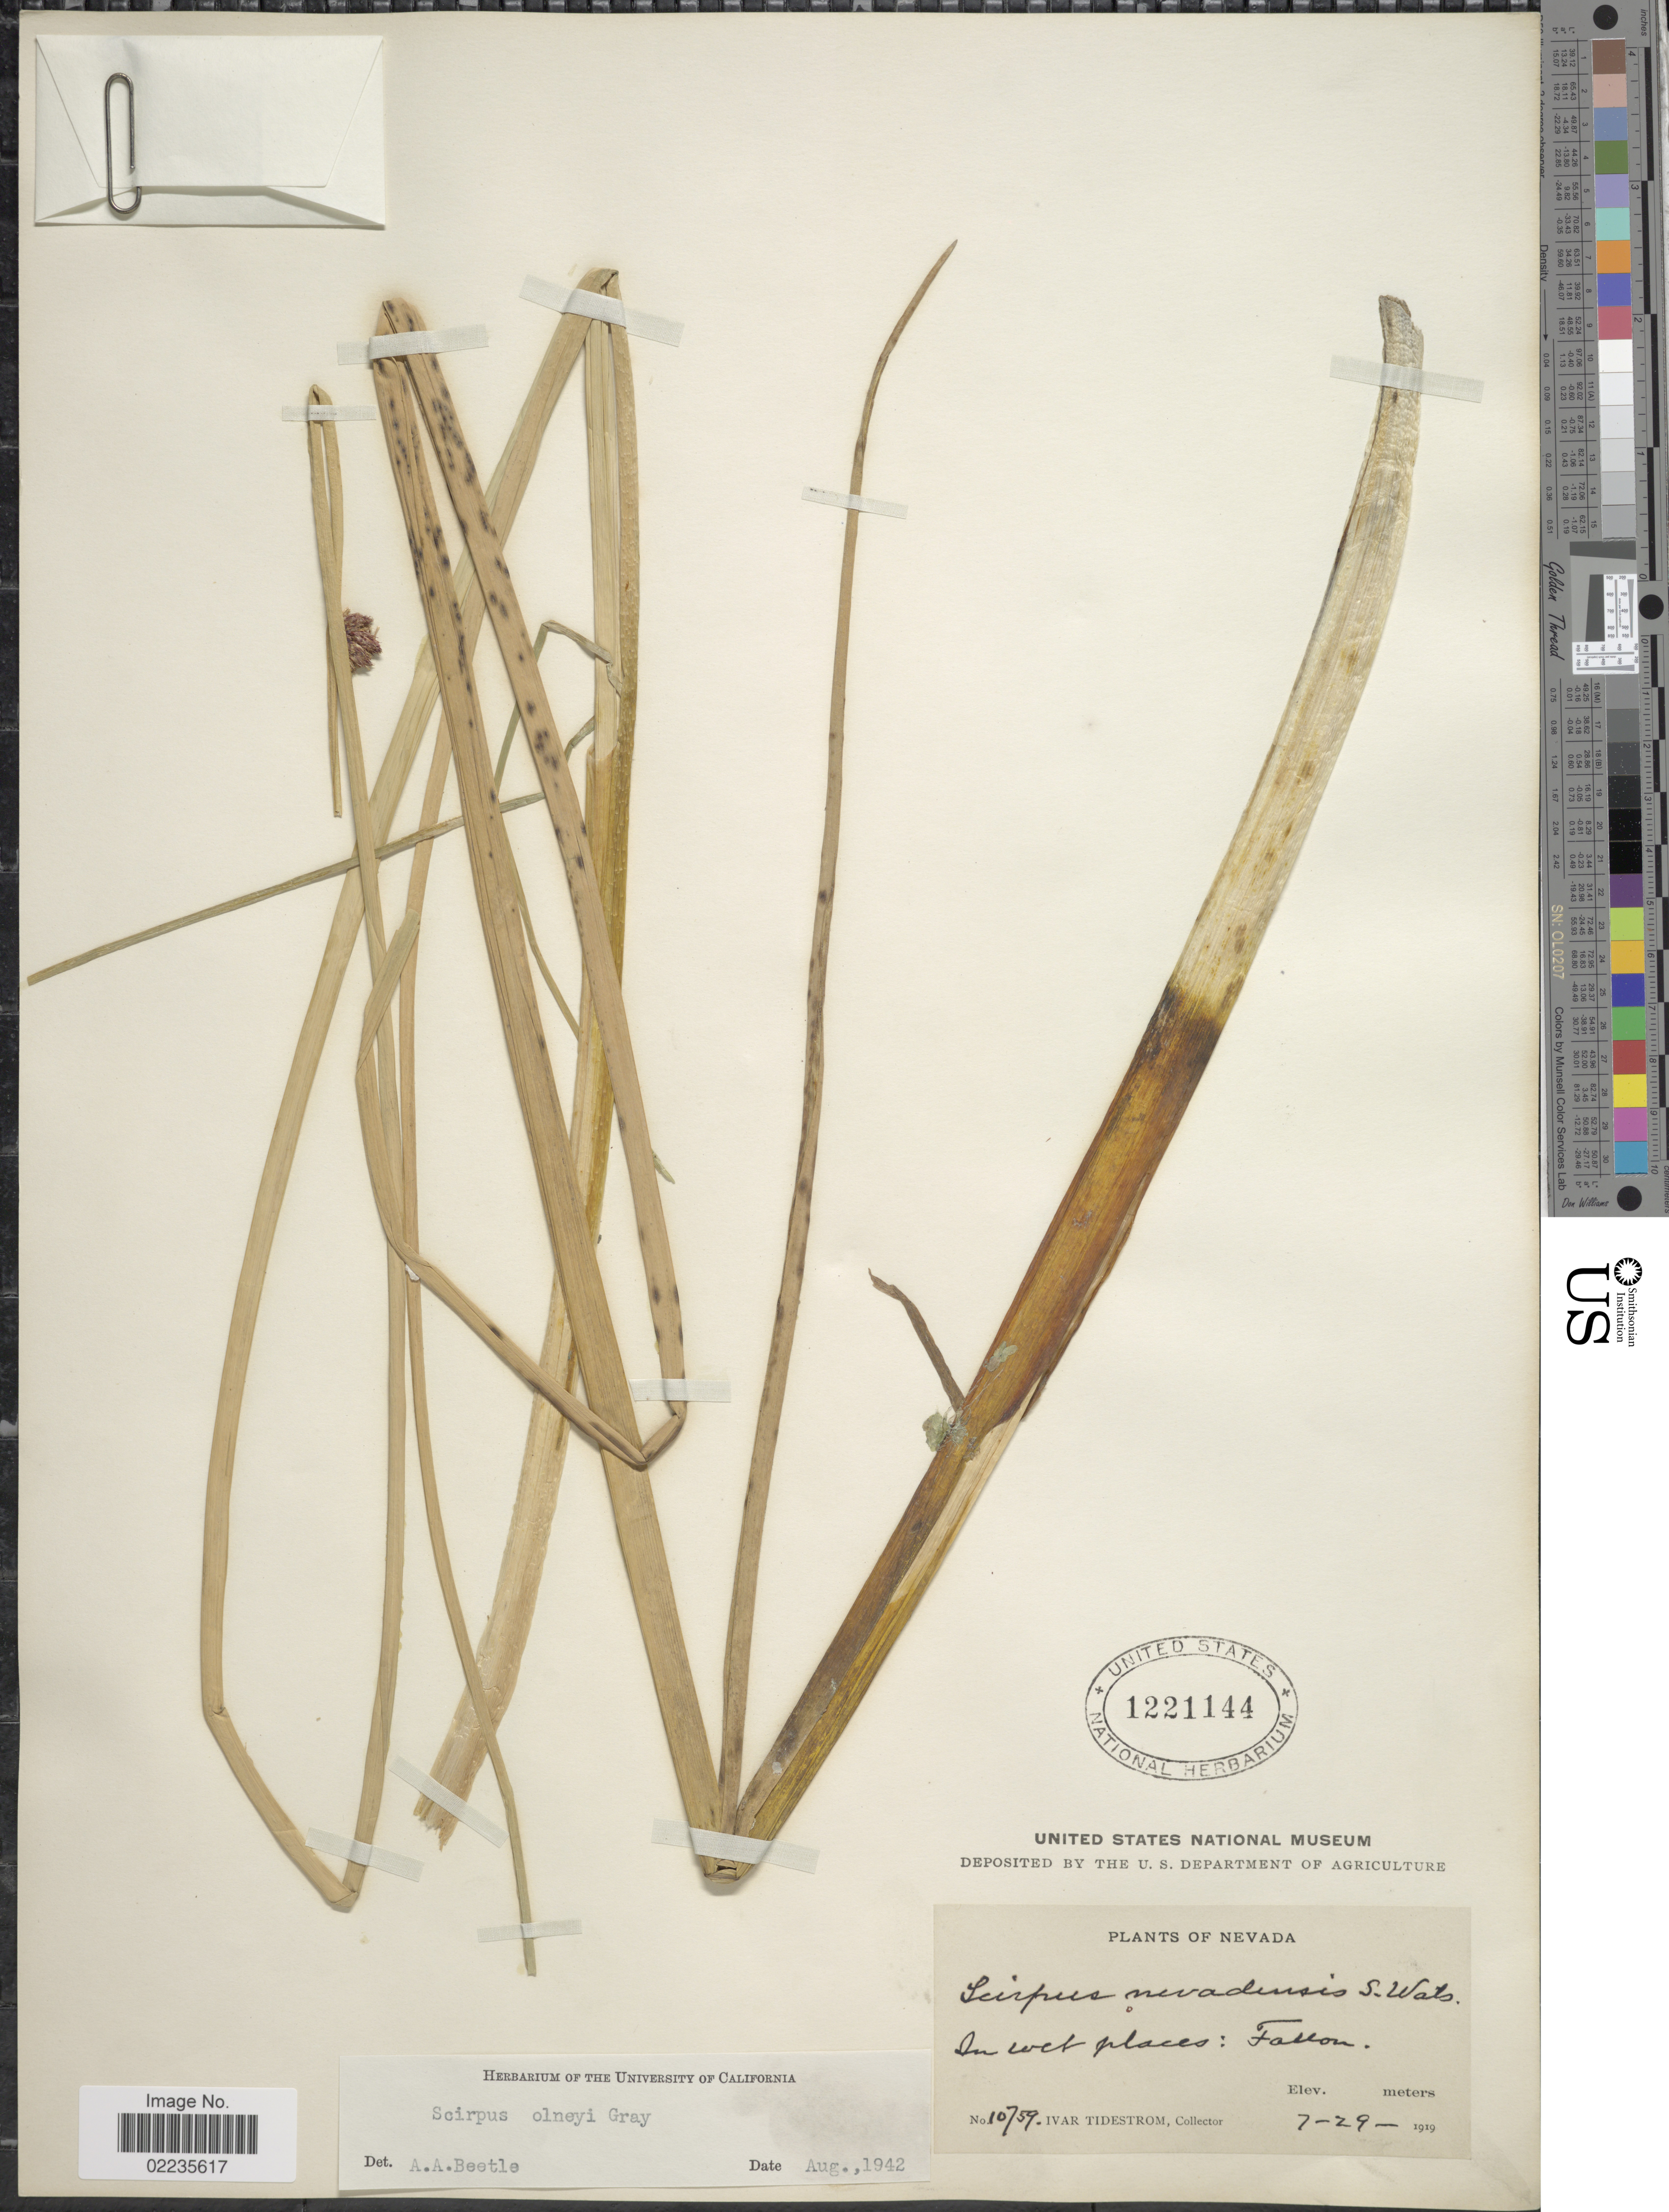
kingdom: Plantae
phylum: Tracheophyta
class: Liliopsida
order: Poales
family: Cyperaceae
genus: Schoenoplectus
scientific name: Schoenoplectus americanus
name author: (Pers.) Volkart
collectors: I. F. Tidestrom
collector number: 10759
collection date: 1919-07-29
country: United States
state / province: Nevada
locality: Fallon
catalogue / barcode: US 1221144